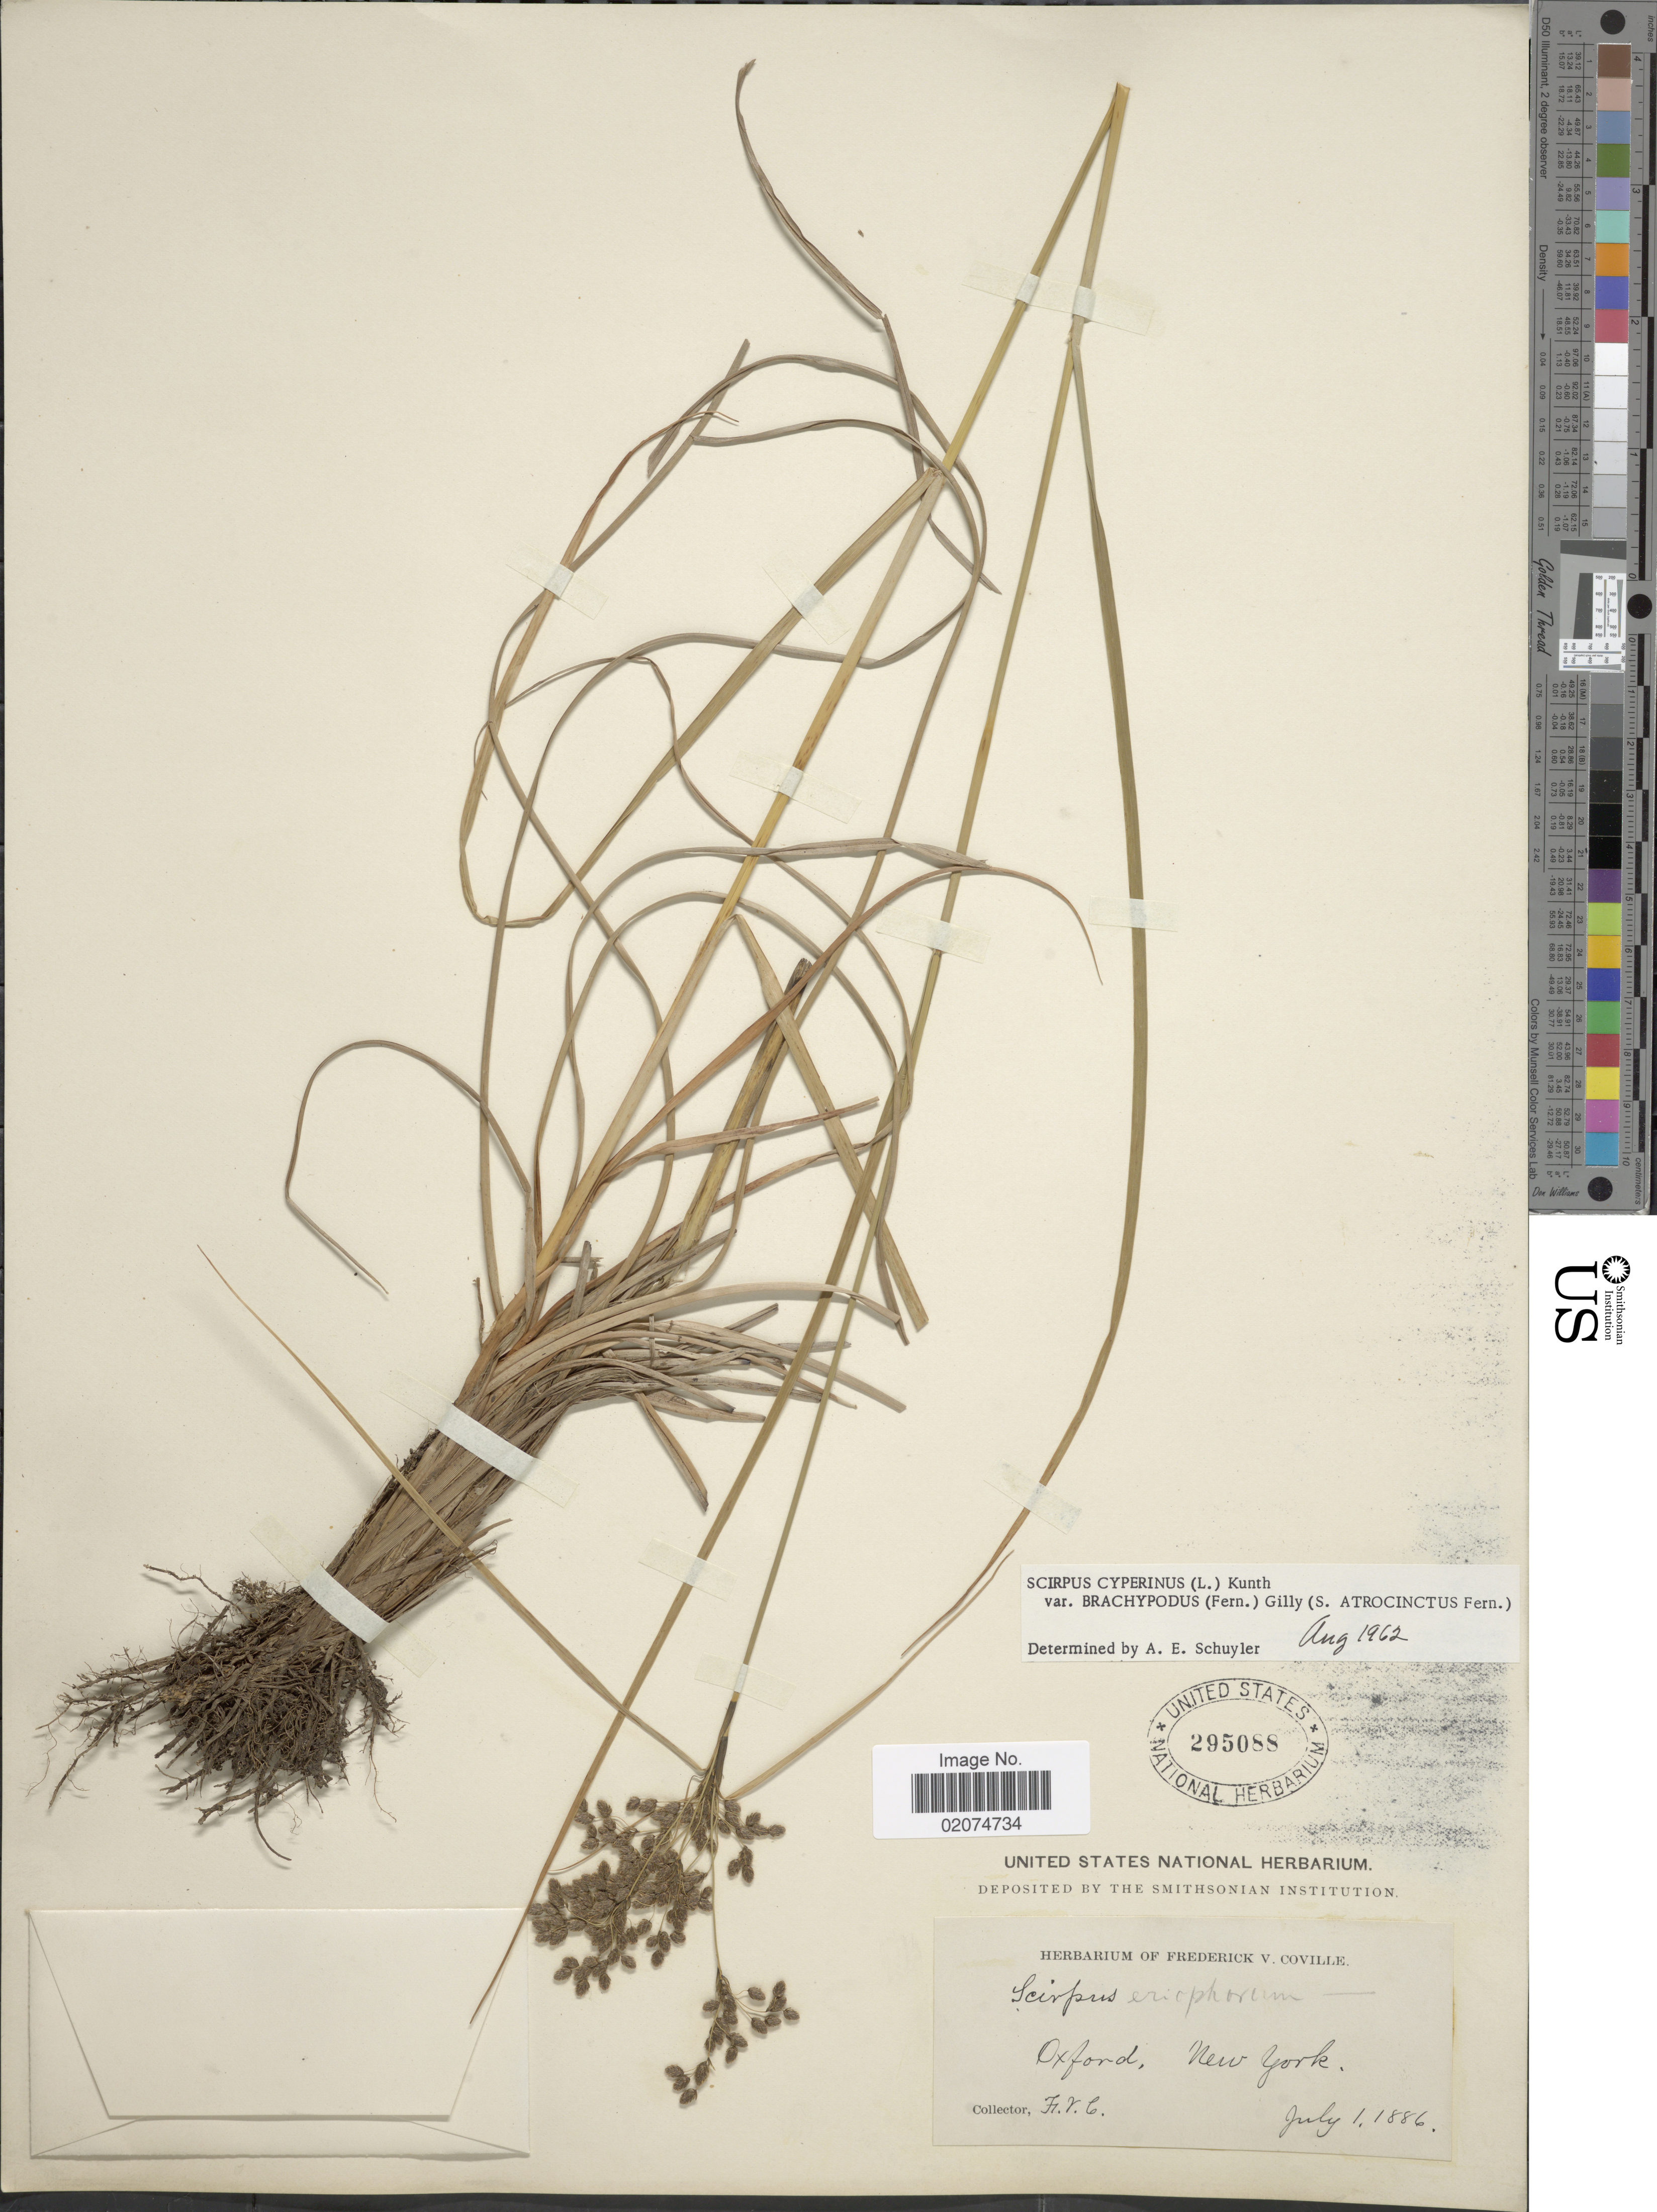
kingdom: Plantae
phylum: Tracheophyta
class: Liliopsida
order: Poales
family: Cyperaceae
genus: Scirpus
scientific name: Scirpus atrocinctus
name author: Fernald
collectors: F. V. Coville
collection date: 1886-07-01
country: United States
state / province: New York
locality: Oxford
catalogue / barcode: US 295088